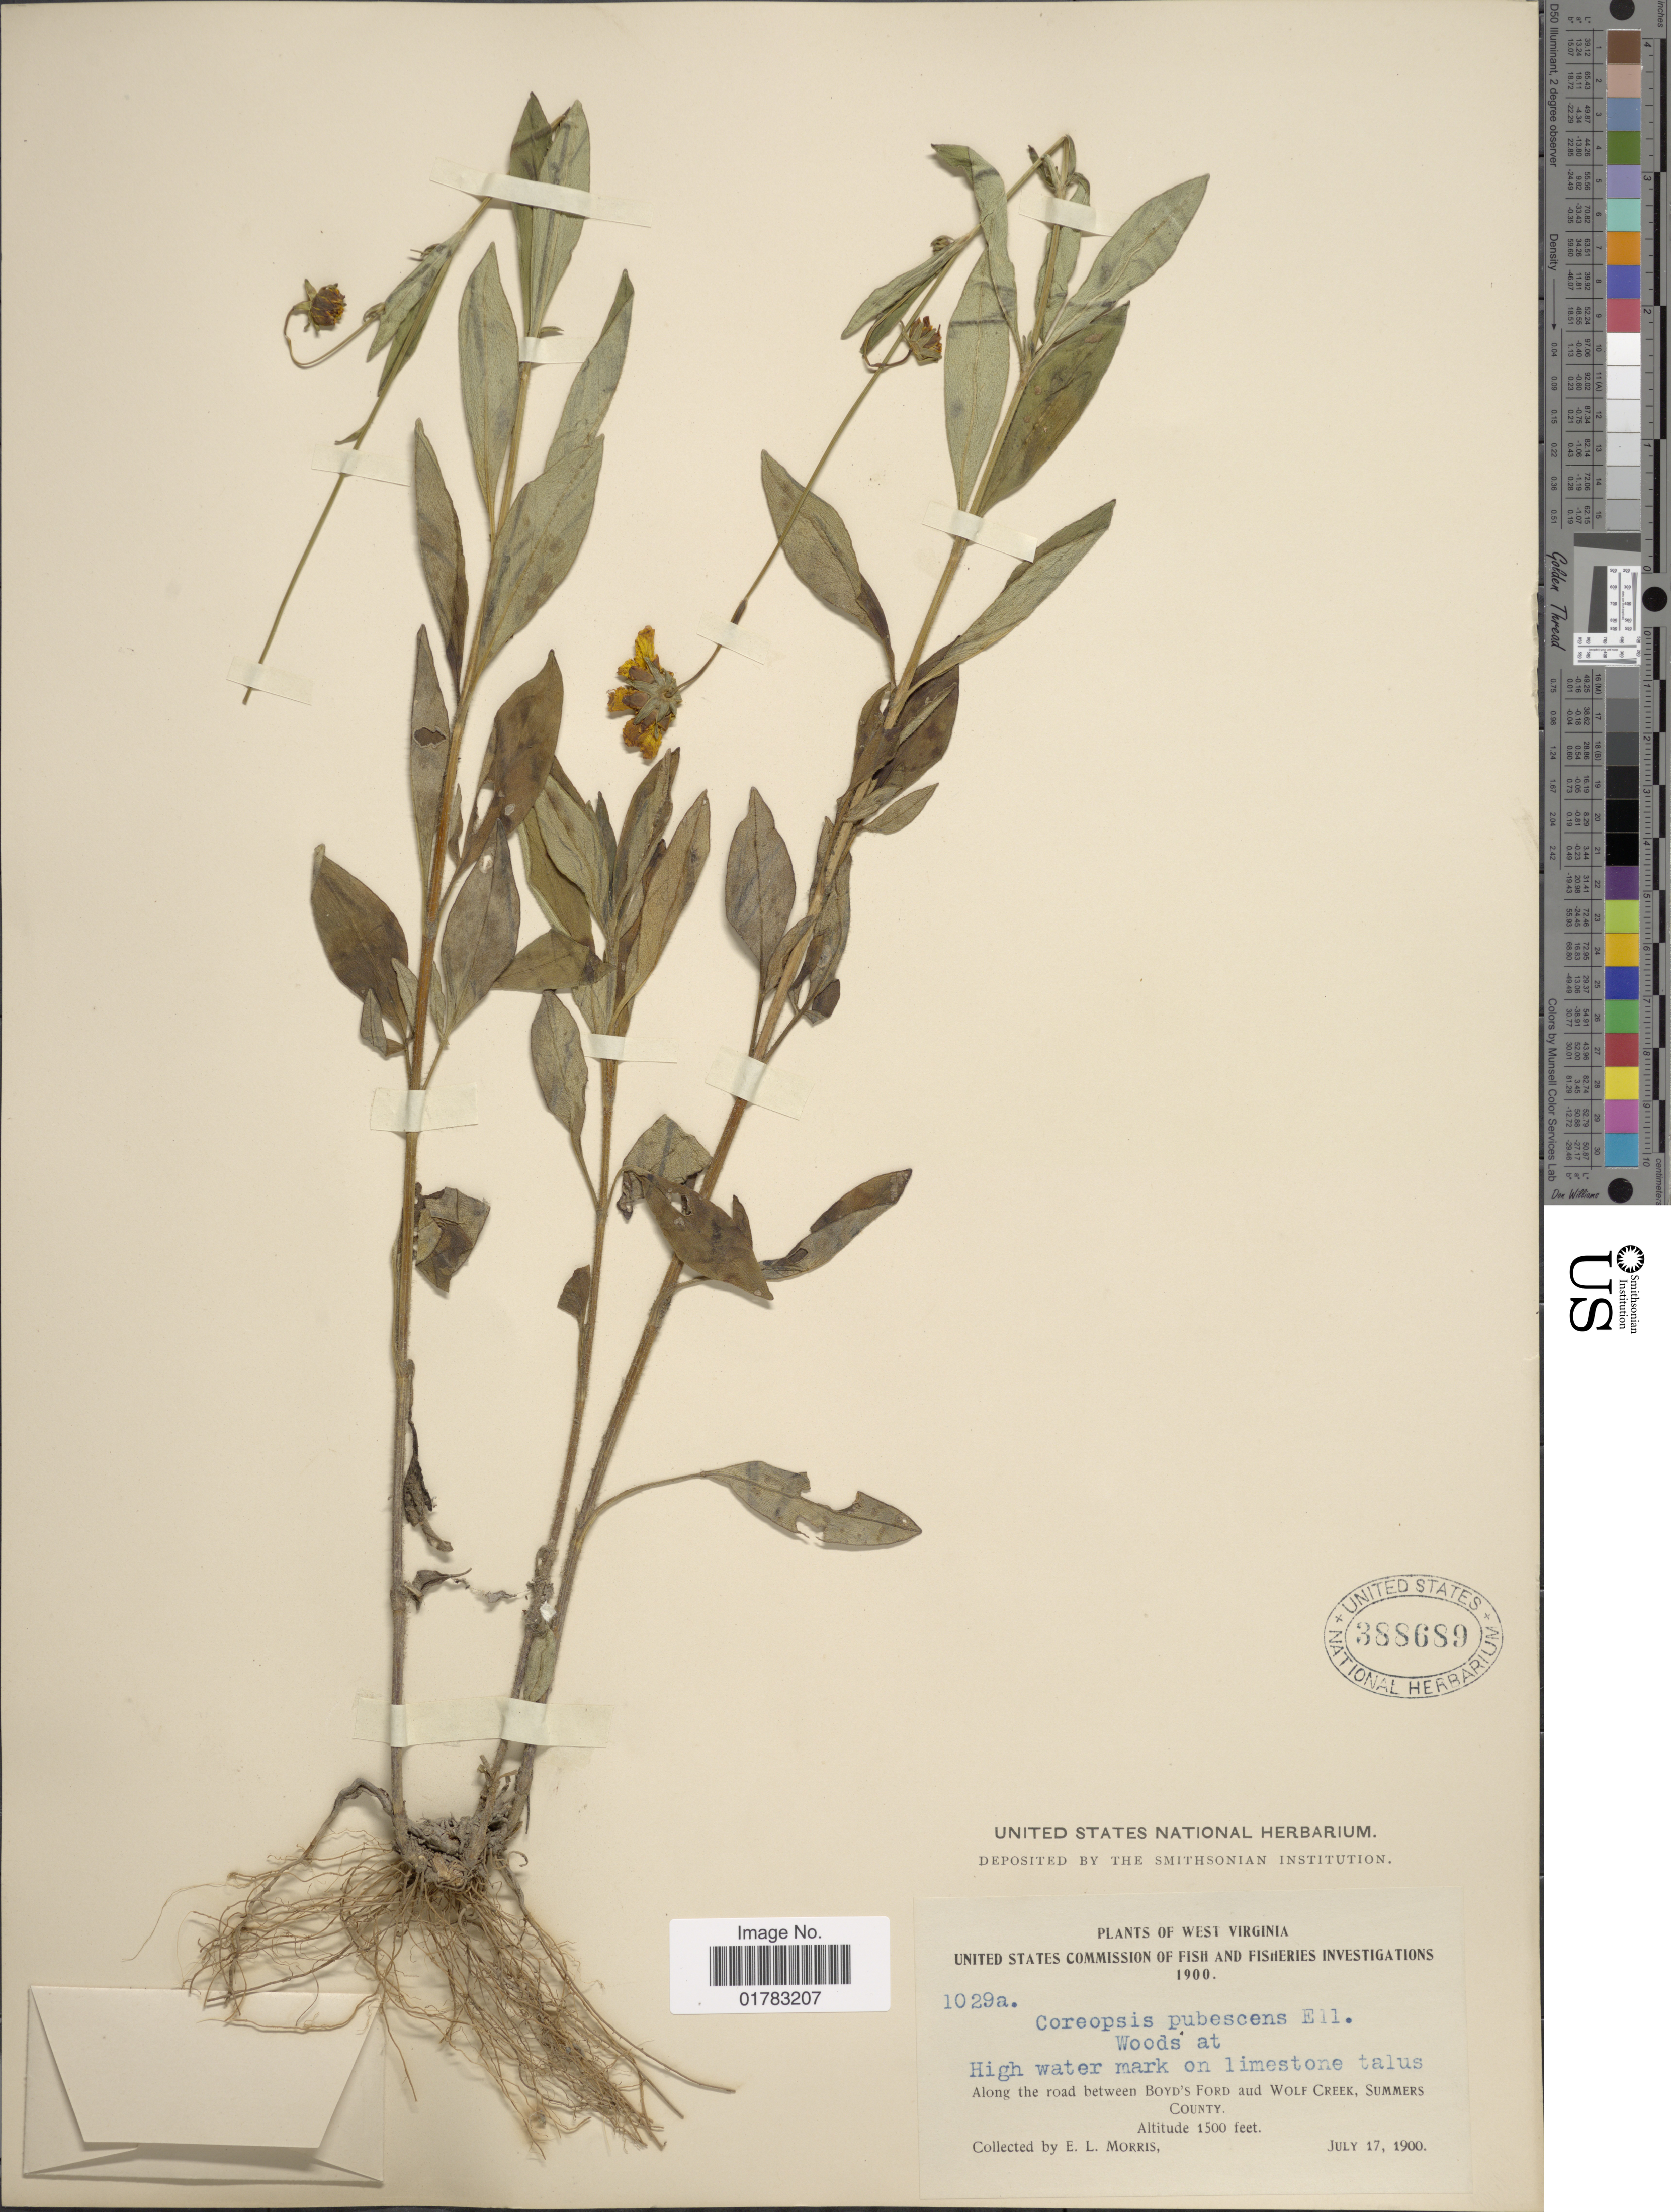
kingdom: Plantae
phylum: Tracheophyta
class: Magnoliopsida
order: Asterales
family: Asteraceae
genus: Coreopsis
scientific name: Coreopsis pubescens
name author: Elliott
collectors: E. Morris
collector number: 1029a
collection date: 1900-07-17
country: United States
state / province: West Virginia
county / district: Summers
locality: Woods at High water mark on limestone talus, along the road between Boyd's Ford and Wolf Creek,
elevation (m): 457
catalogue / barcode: US 388689